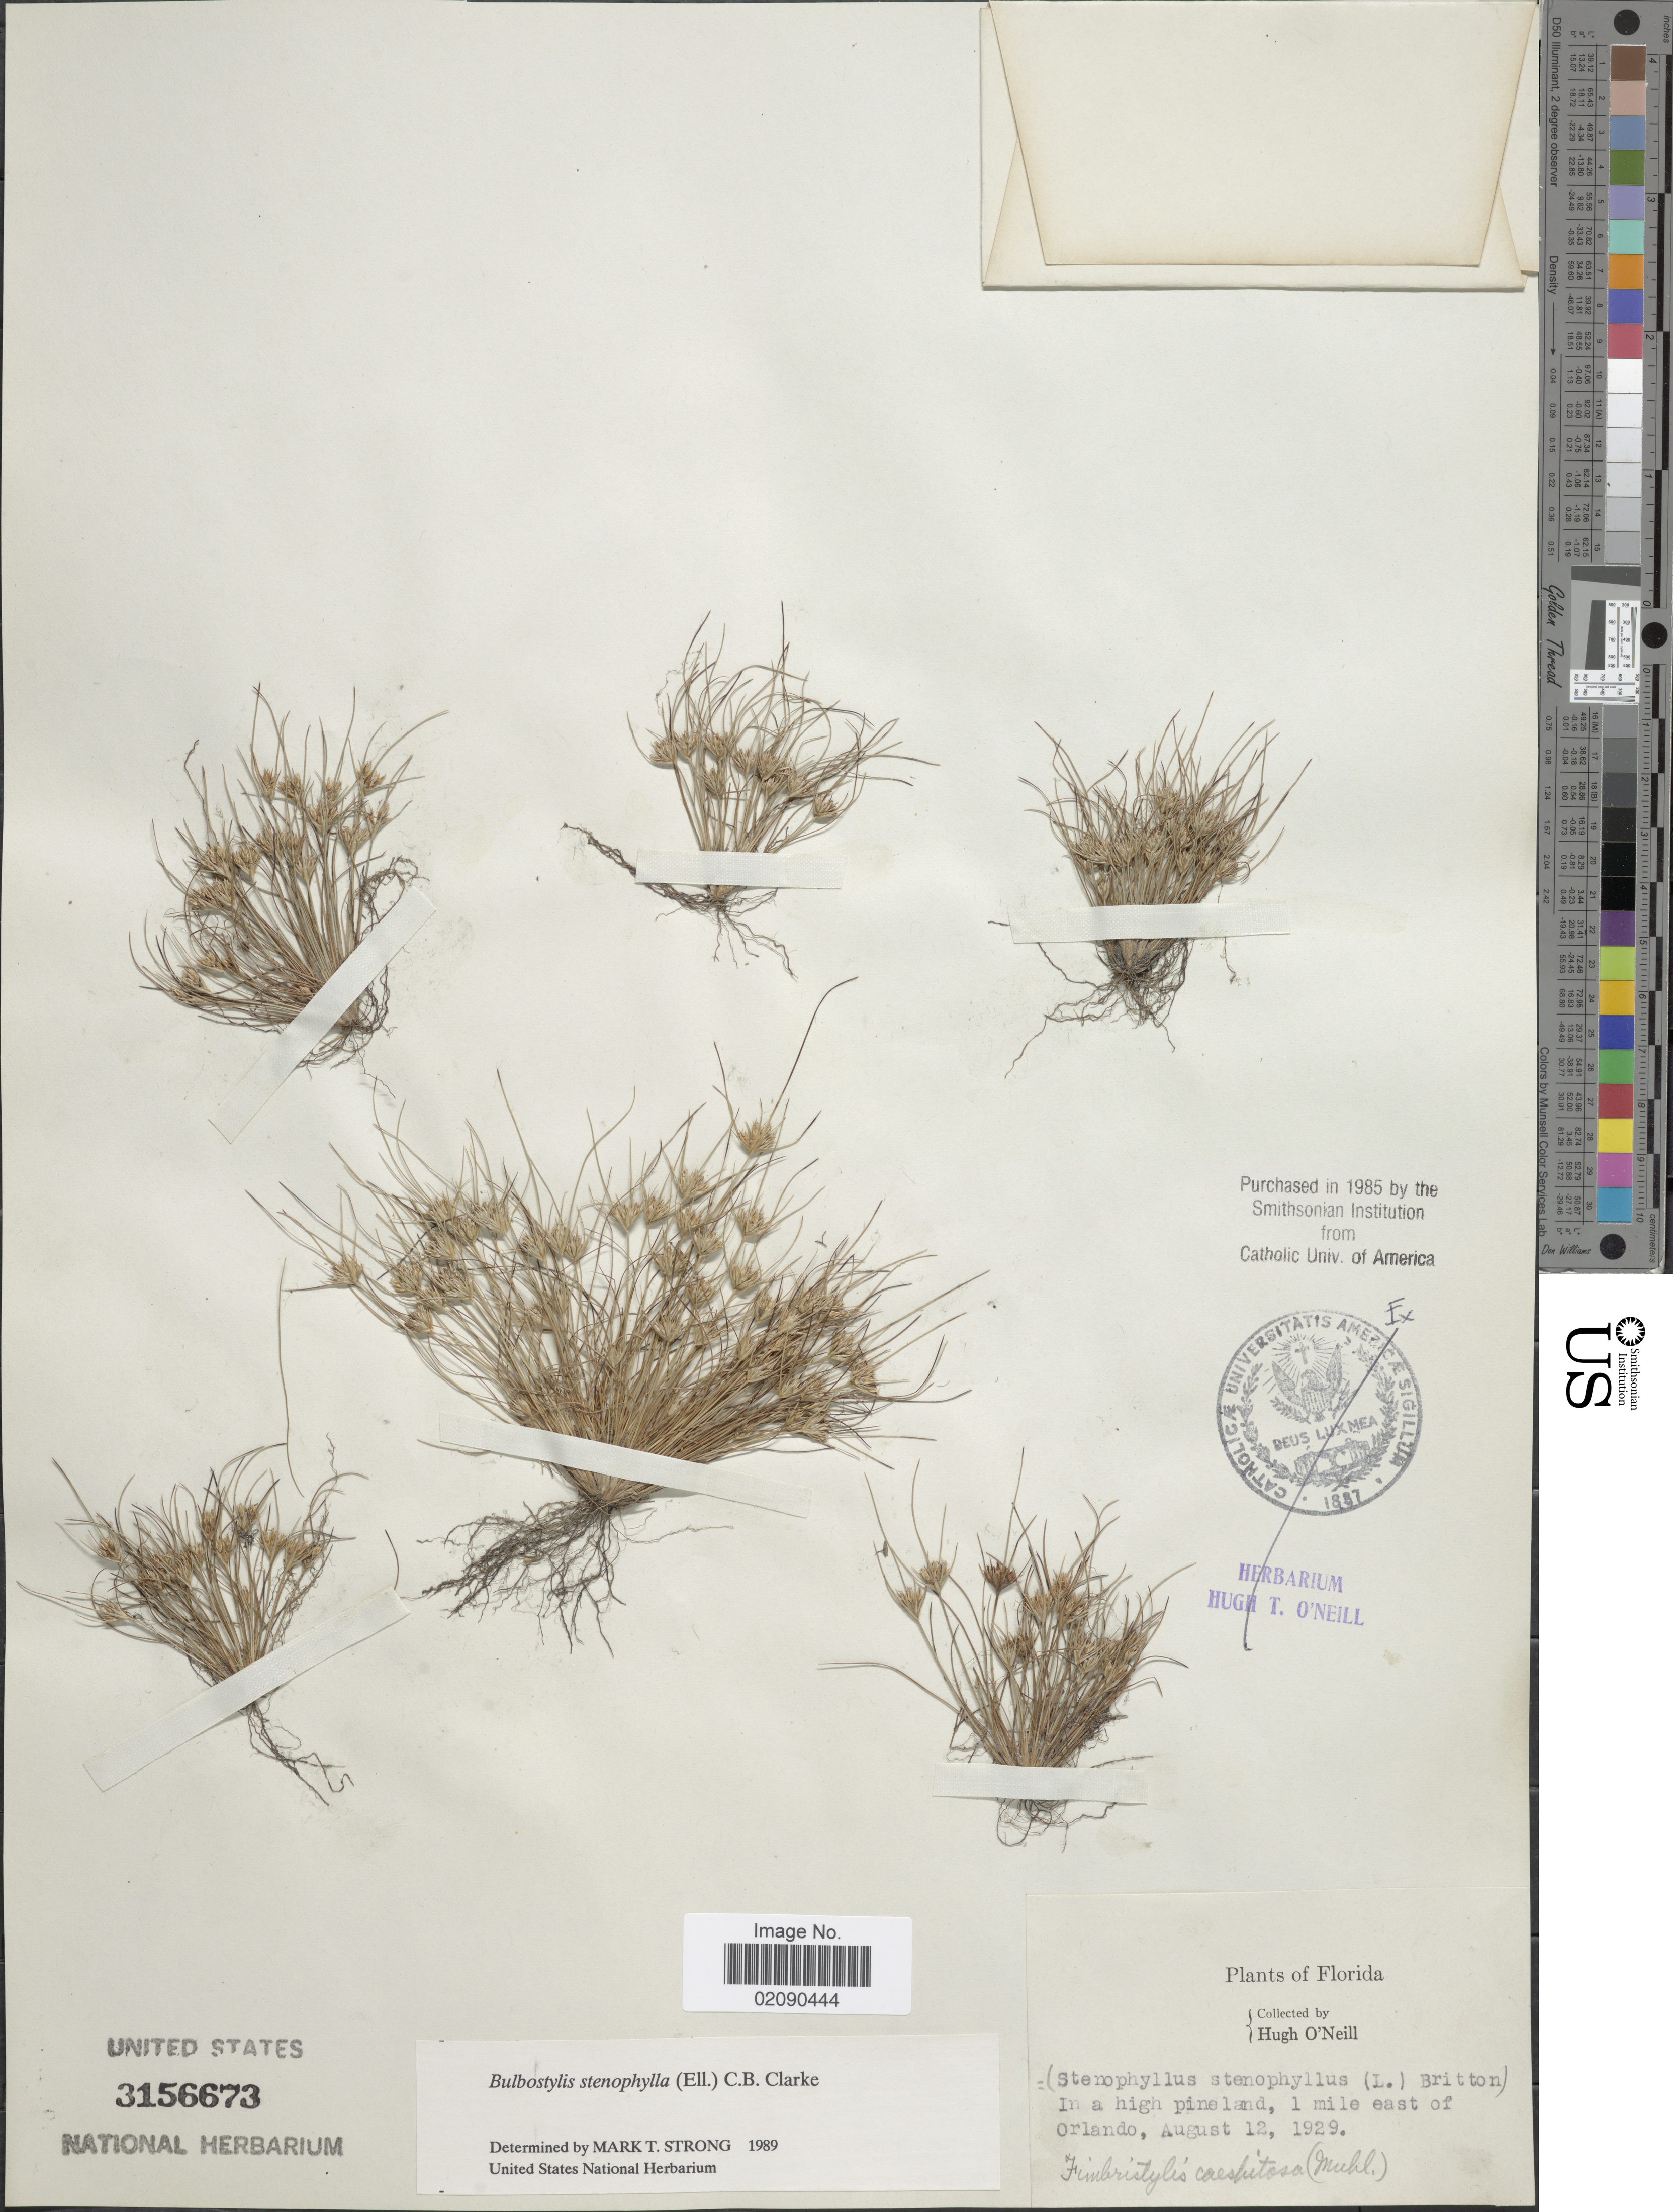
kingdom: Plantae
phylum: Tracheophyta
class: Liliopsida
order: Poales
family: Cyperaceae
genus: Bulbostylis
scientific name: Bulbostylis stenophylla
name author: (Elliott) C.B. Clarke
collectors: H. O'Neill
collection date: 1929-08-12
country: United States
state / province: Florida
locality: In a high pineland, 1 mile east of Orlando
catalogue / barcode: US 3156673